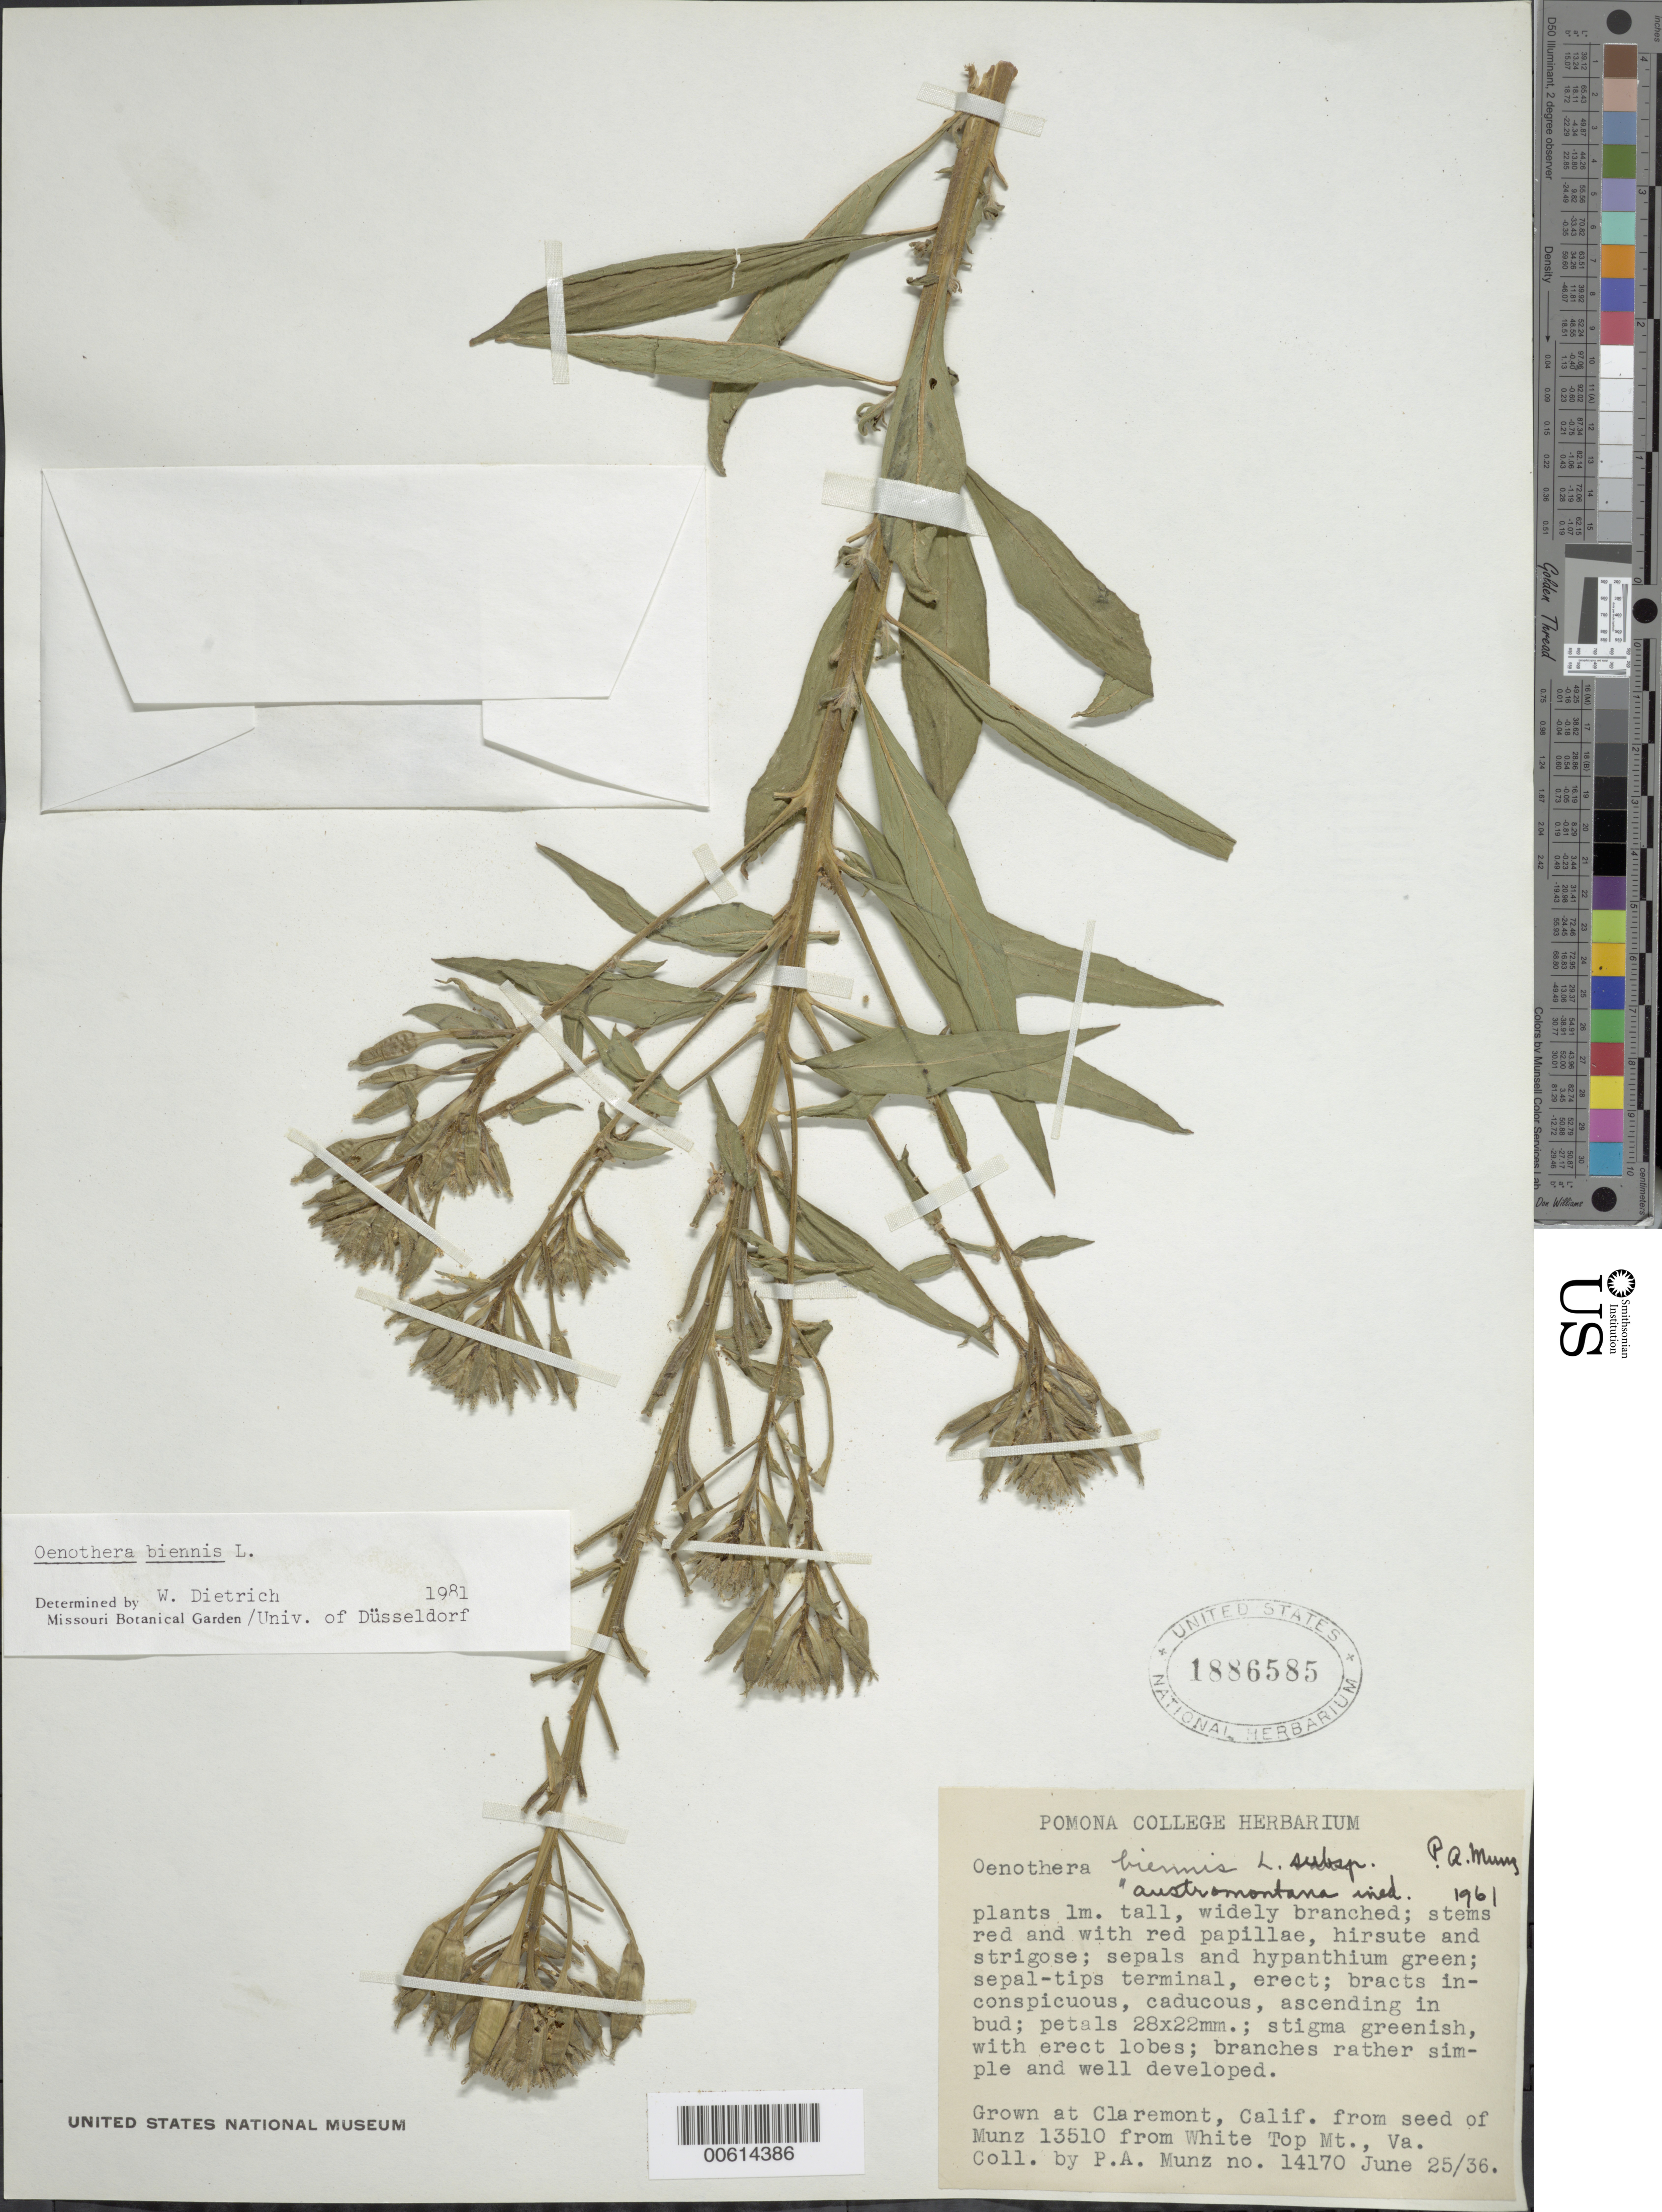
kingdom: Plantae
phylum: Tracheophyta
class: Magnoliopsida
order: Myrtales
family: Onagraceae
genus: Oenothera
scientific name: Oenothera biennis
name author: L.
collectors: P. A. Munz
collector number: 14170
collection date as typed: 25 Jun 1936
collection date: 1936-06-25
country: United States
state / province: California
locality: Pomana College, Claremont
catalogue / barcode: US 1886585